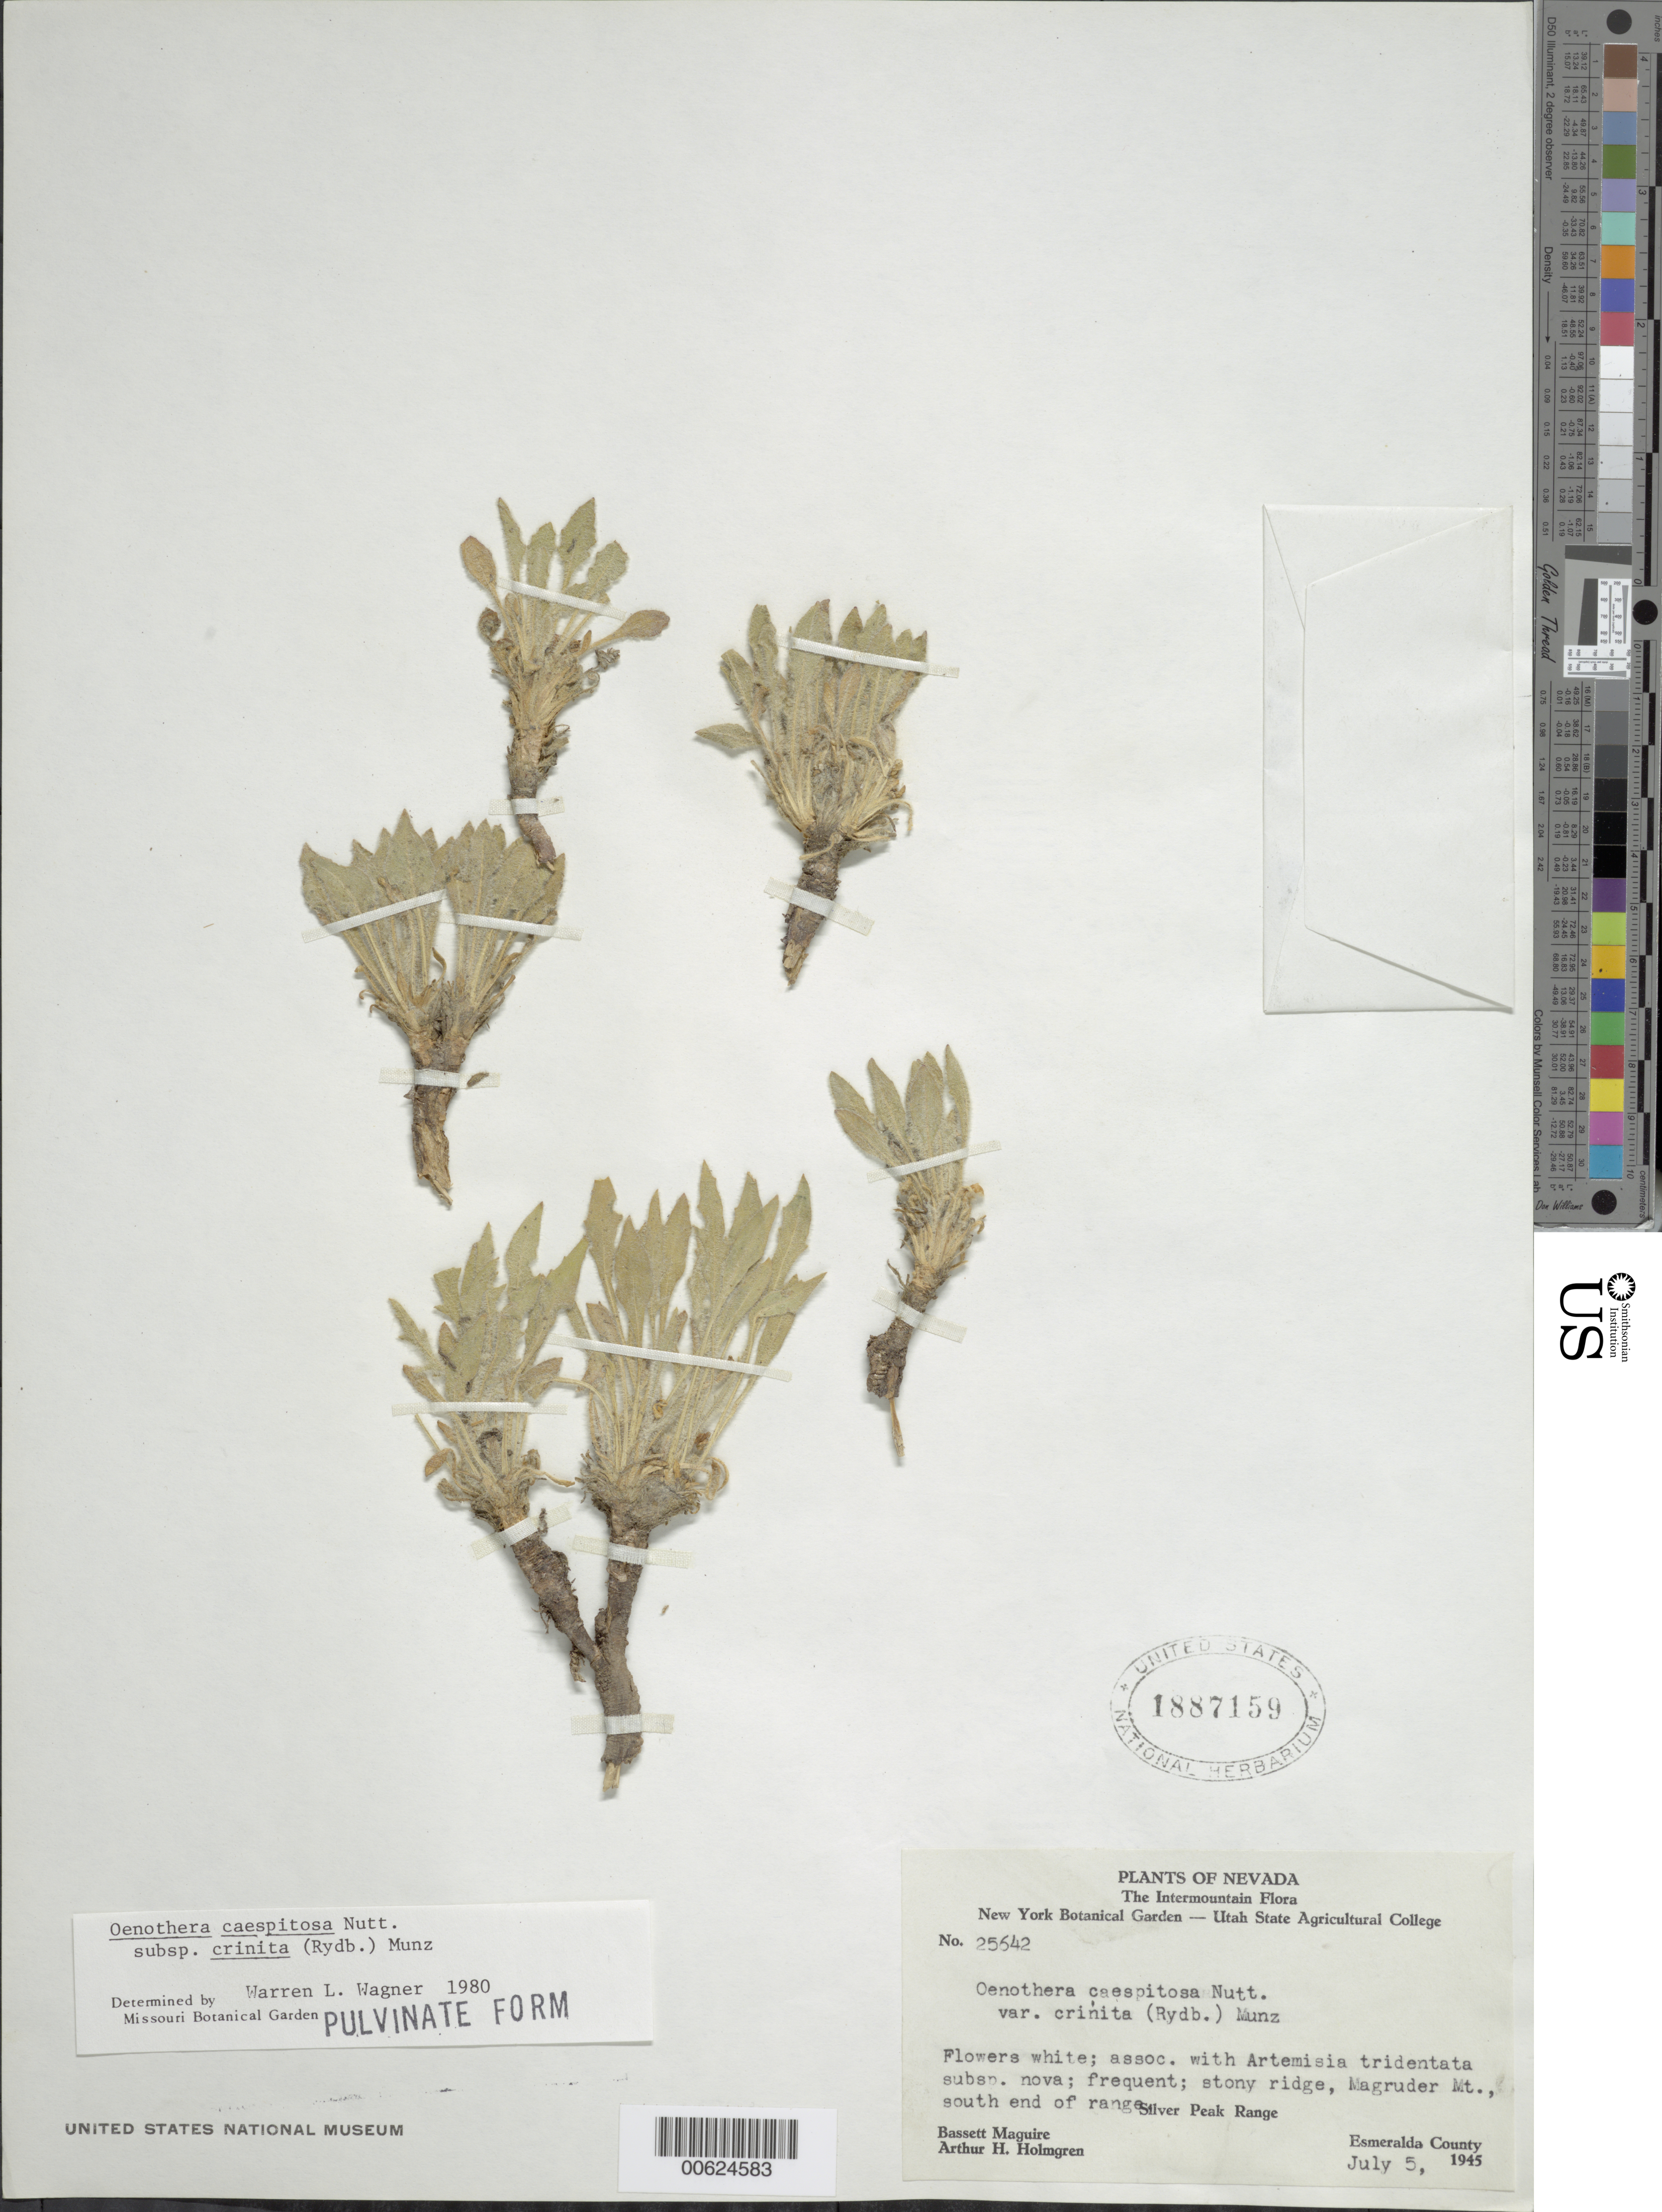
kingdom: Plantae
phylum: Tracheophyta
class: Magnoliopsida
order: Myrtales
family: Onagraceae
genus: Oenothera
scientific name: Oenothera cespitosa subsp. crinita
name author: (Rydb.) Munz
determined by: Wagner, W. L., (BOT), Smithsonian Institution - National Museum of Natural History (UNITED STATES)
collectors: B. Maguire & A. H. Holmgren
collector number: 25642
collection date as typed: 05 Jul 1945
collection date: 1945-07-05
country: United States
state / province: Nevada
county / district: Esmeralda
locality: Magruder Mt., S end of range, Silver Peak Range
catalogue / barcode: US 1887159